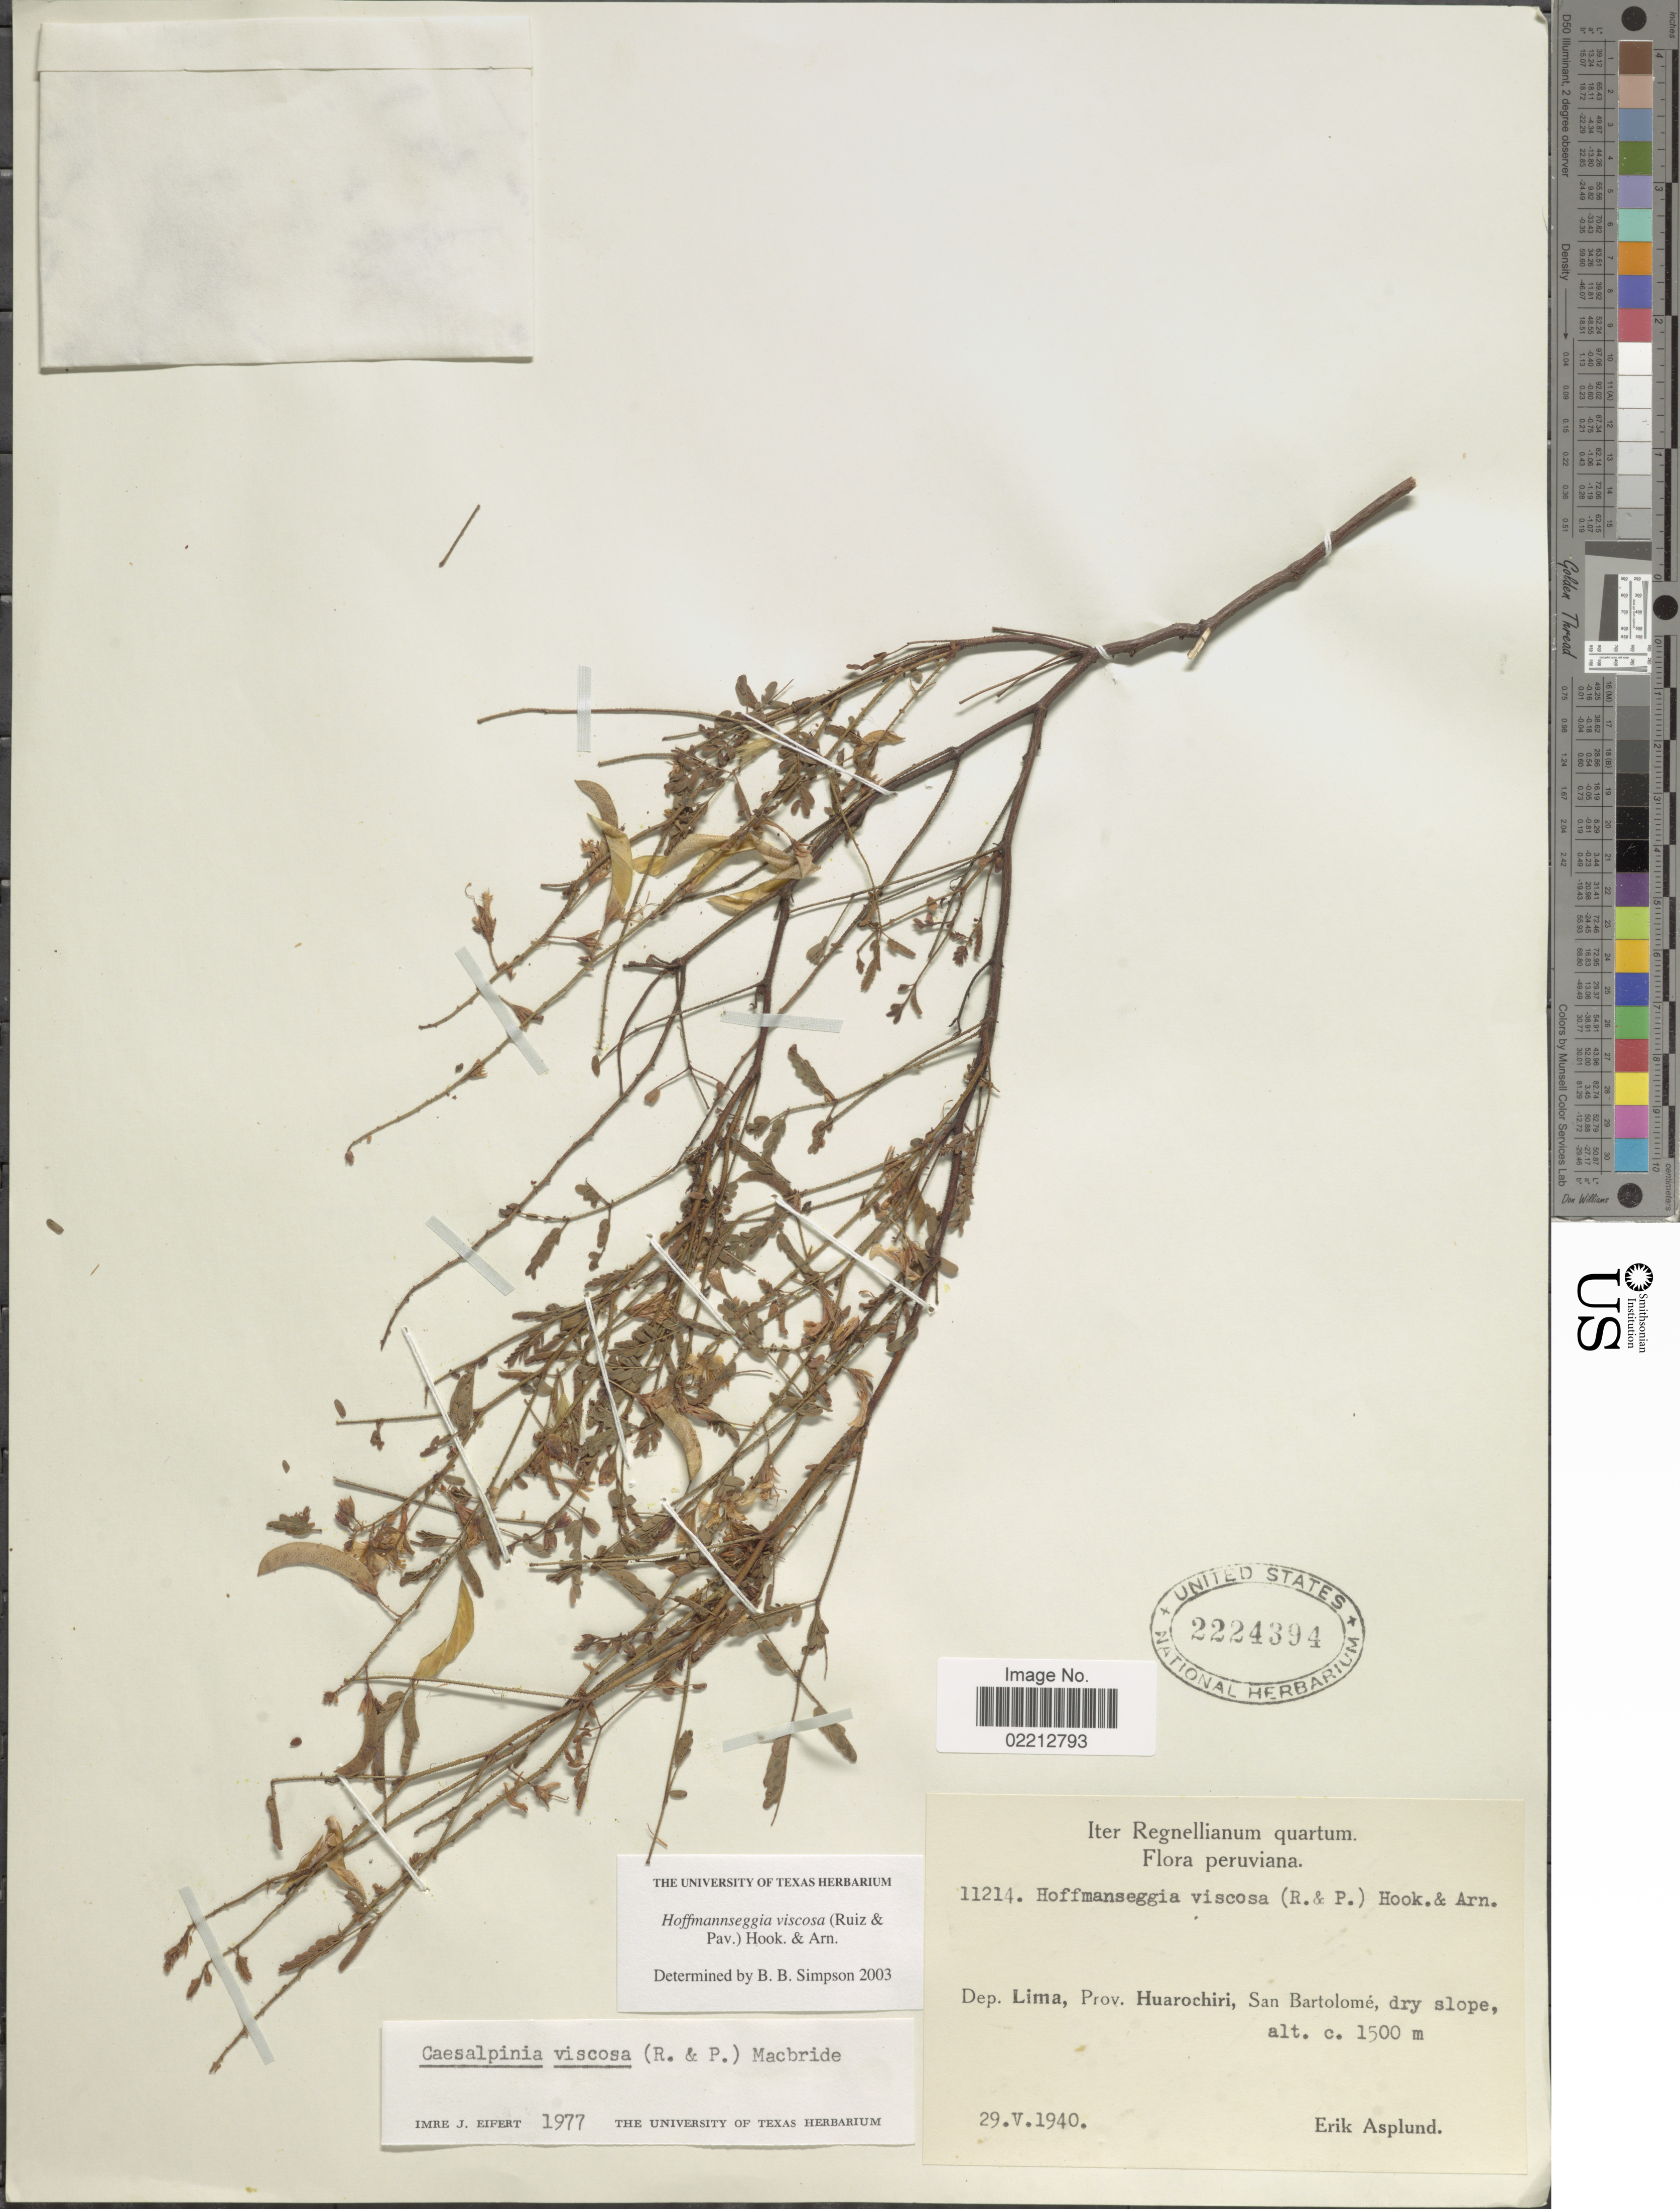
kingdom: Plantae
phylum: Tracheophyta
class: Magnoliopsida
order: Fabales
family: Fabaceae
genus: Hoffmannseggia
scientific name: Hoffmannseggia viscosa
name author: Hook. & Arn.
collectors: E. Asplund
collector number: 11214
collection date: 1940-05-29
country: Peru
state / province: Lima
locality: Prov. Huarochiri, San Bartolome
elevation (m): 1500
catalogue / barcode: US 2224394